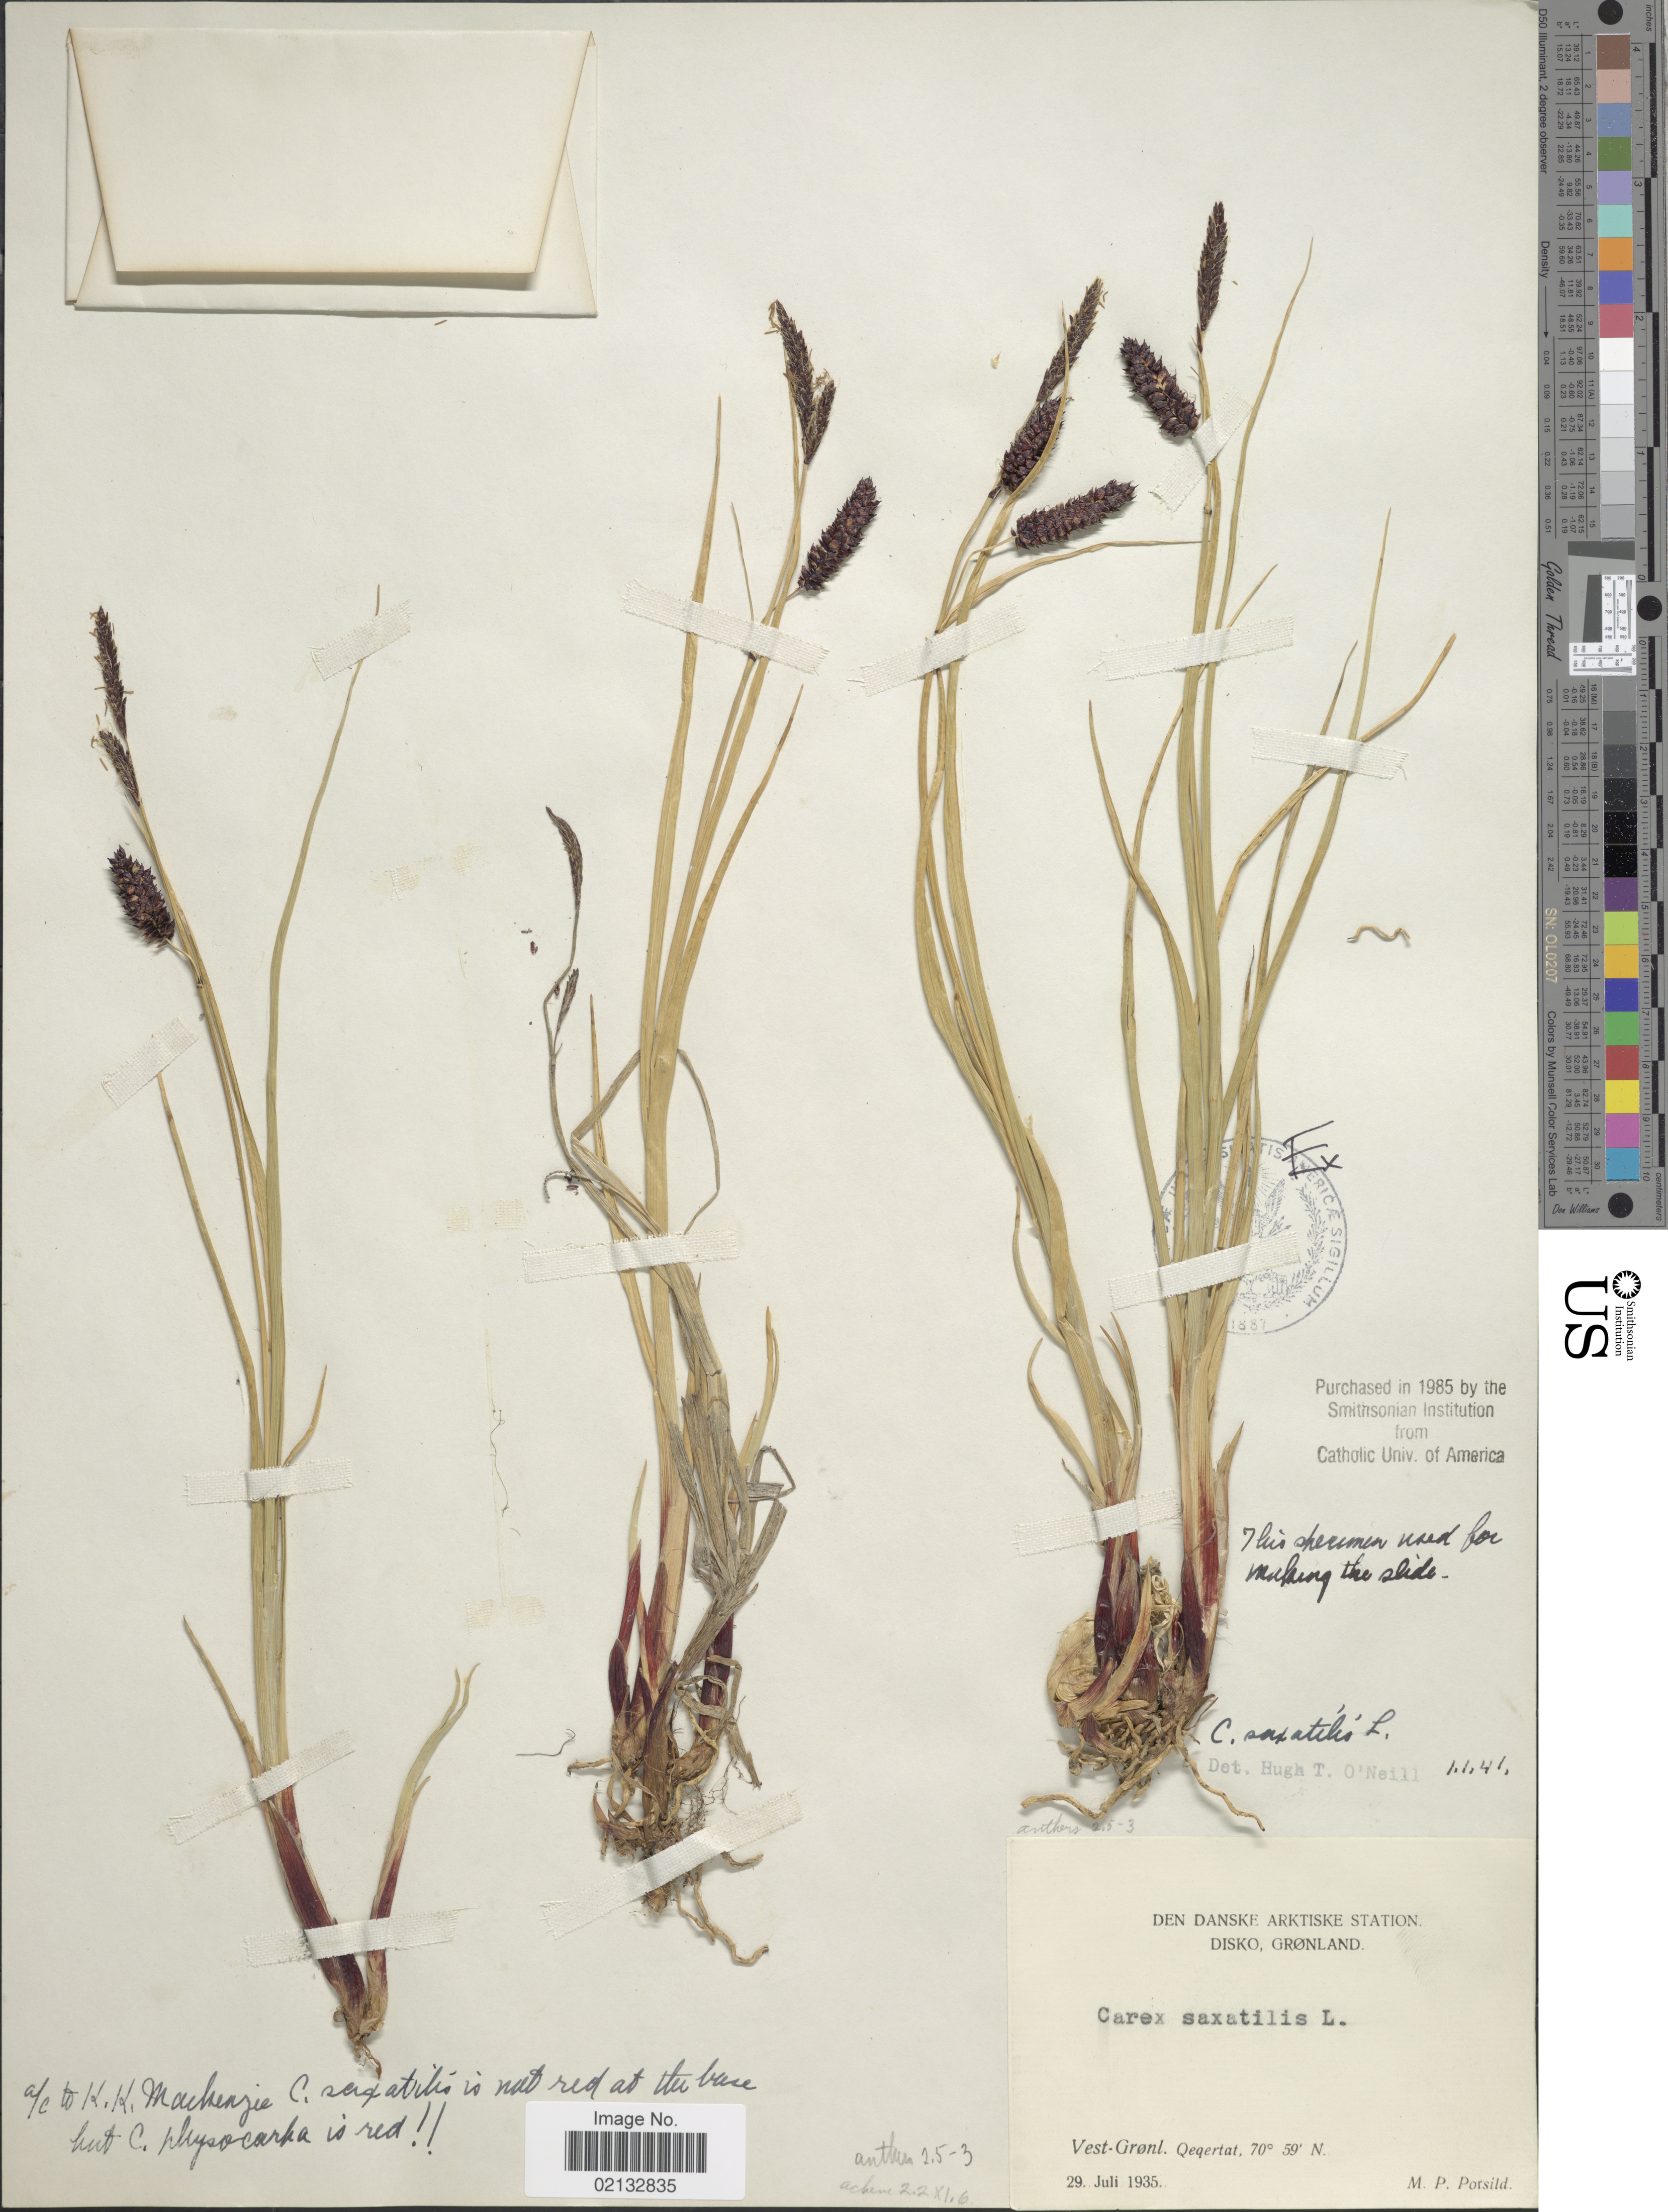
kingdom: Plantae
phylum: Tracheophyta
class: Liliopsida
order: Poales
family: Cyperaceae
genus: Carex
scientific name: Carex saxatilis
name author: L.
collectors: M. P. Porsild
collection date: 1935-07-29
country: Greenland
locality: Den Danske Arktiske Station. Disko Gronland. Vest-Gronl. Qeqertat